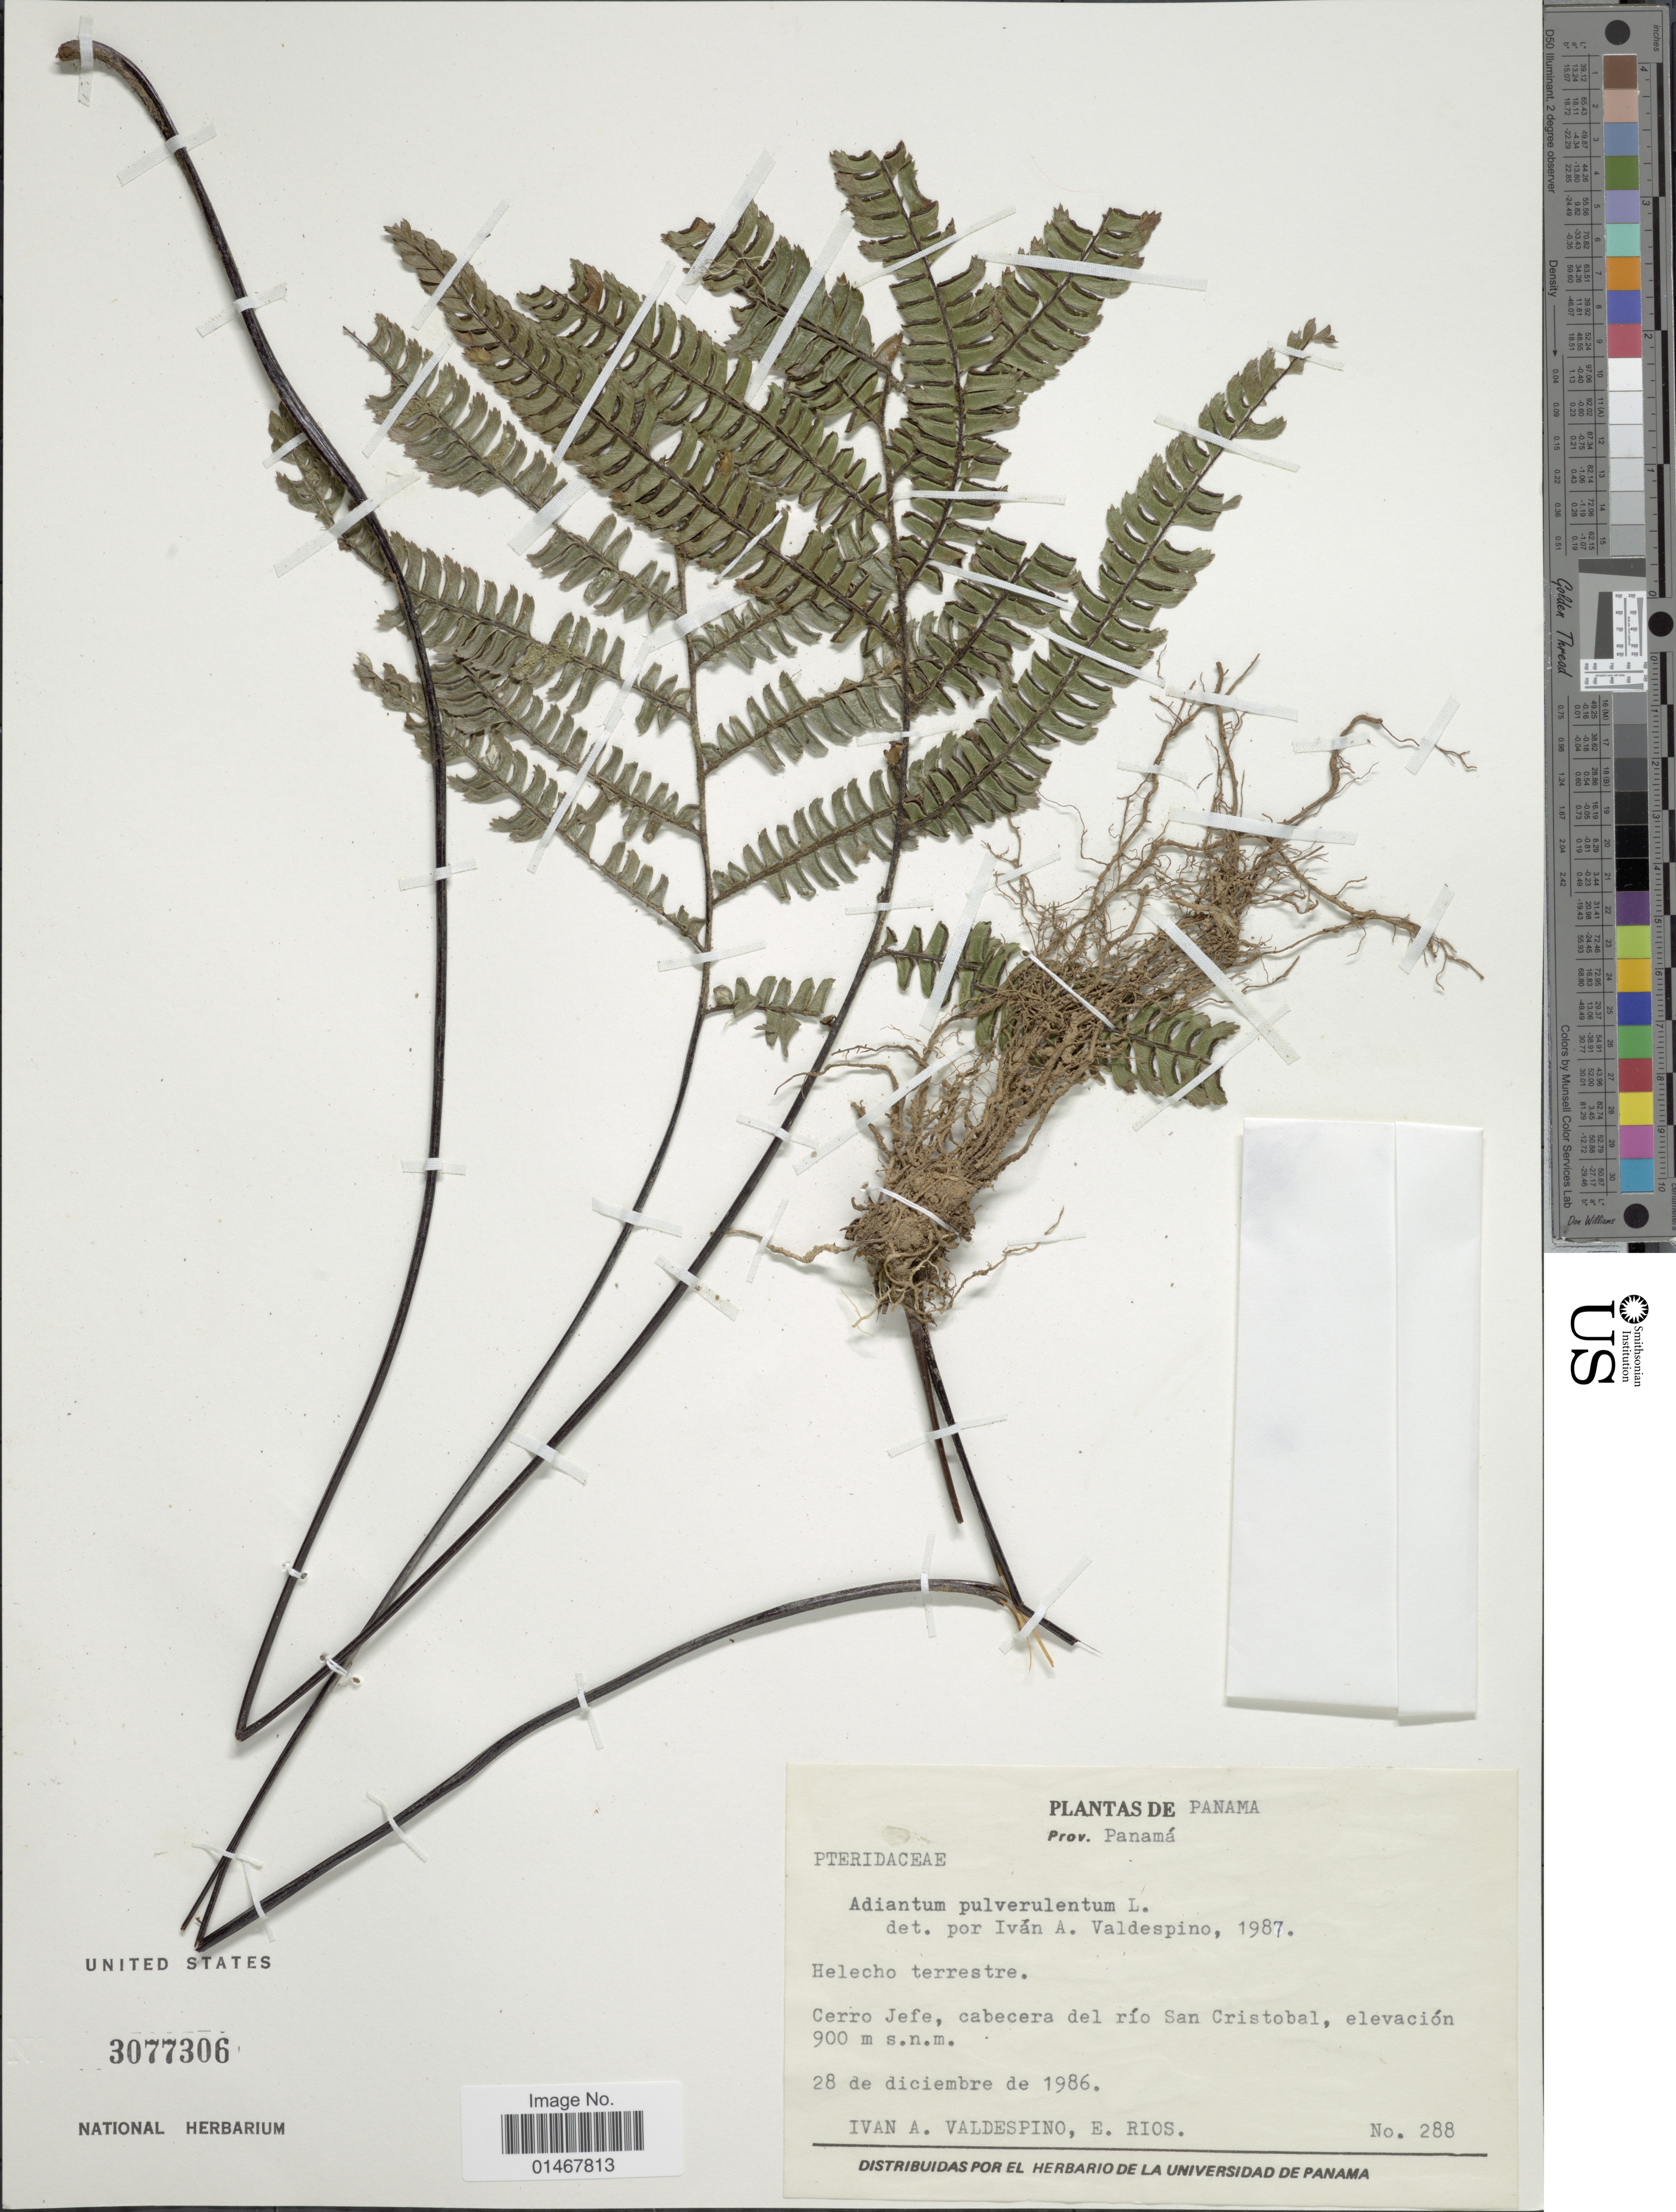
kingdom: Plantae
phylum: Tracheophyta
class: Polypodiopsida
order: Polypodiales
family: Pteridaceae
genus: Adiantum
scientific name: Adiantum pulverulentum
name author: L.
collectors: I. A. Valdespino & E. Rios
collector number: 288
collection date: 1986-12-28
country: Panama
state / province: Panamá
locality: Panamá, Cerro Jefe, cabecera del rio San Cristobal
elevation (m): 900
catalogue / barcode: US 3077306